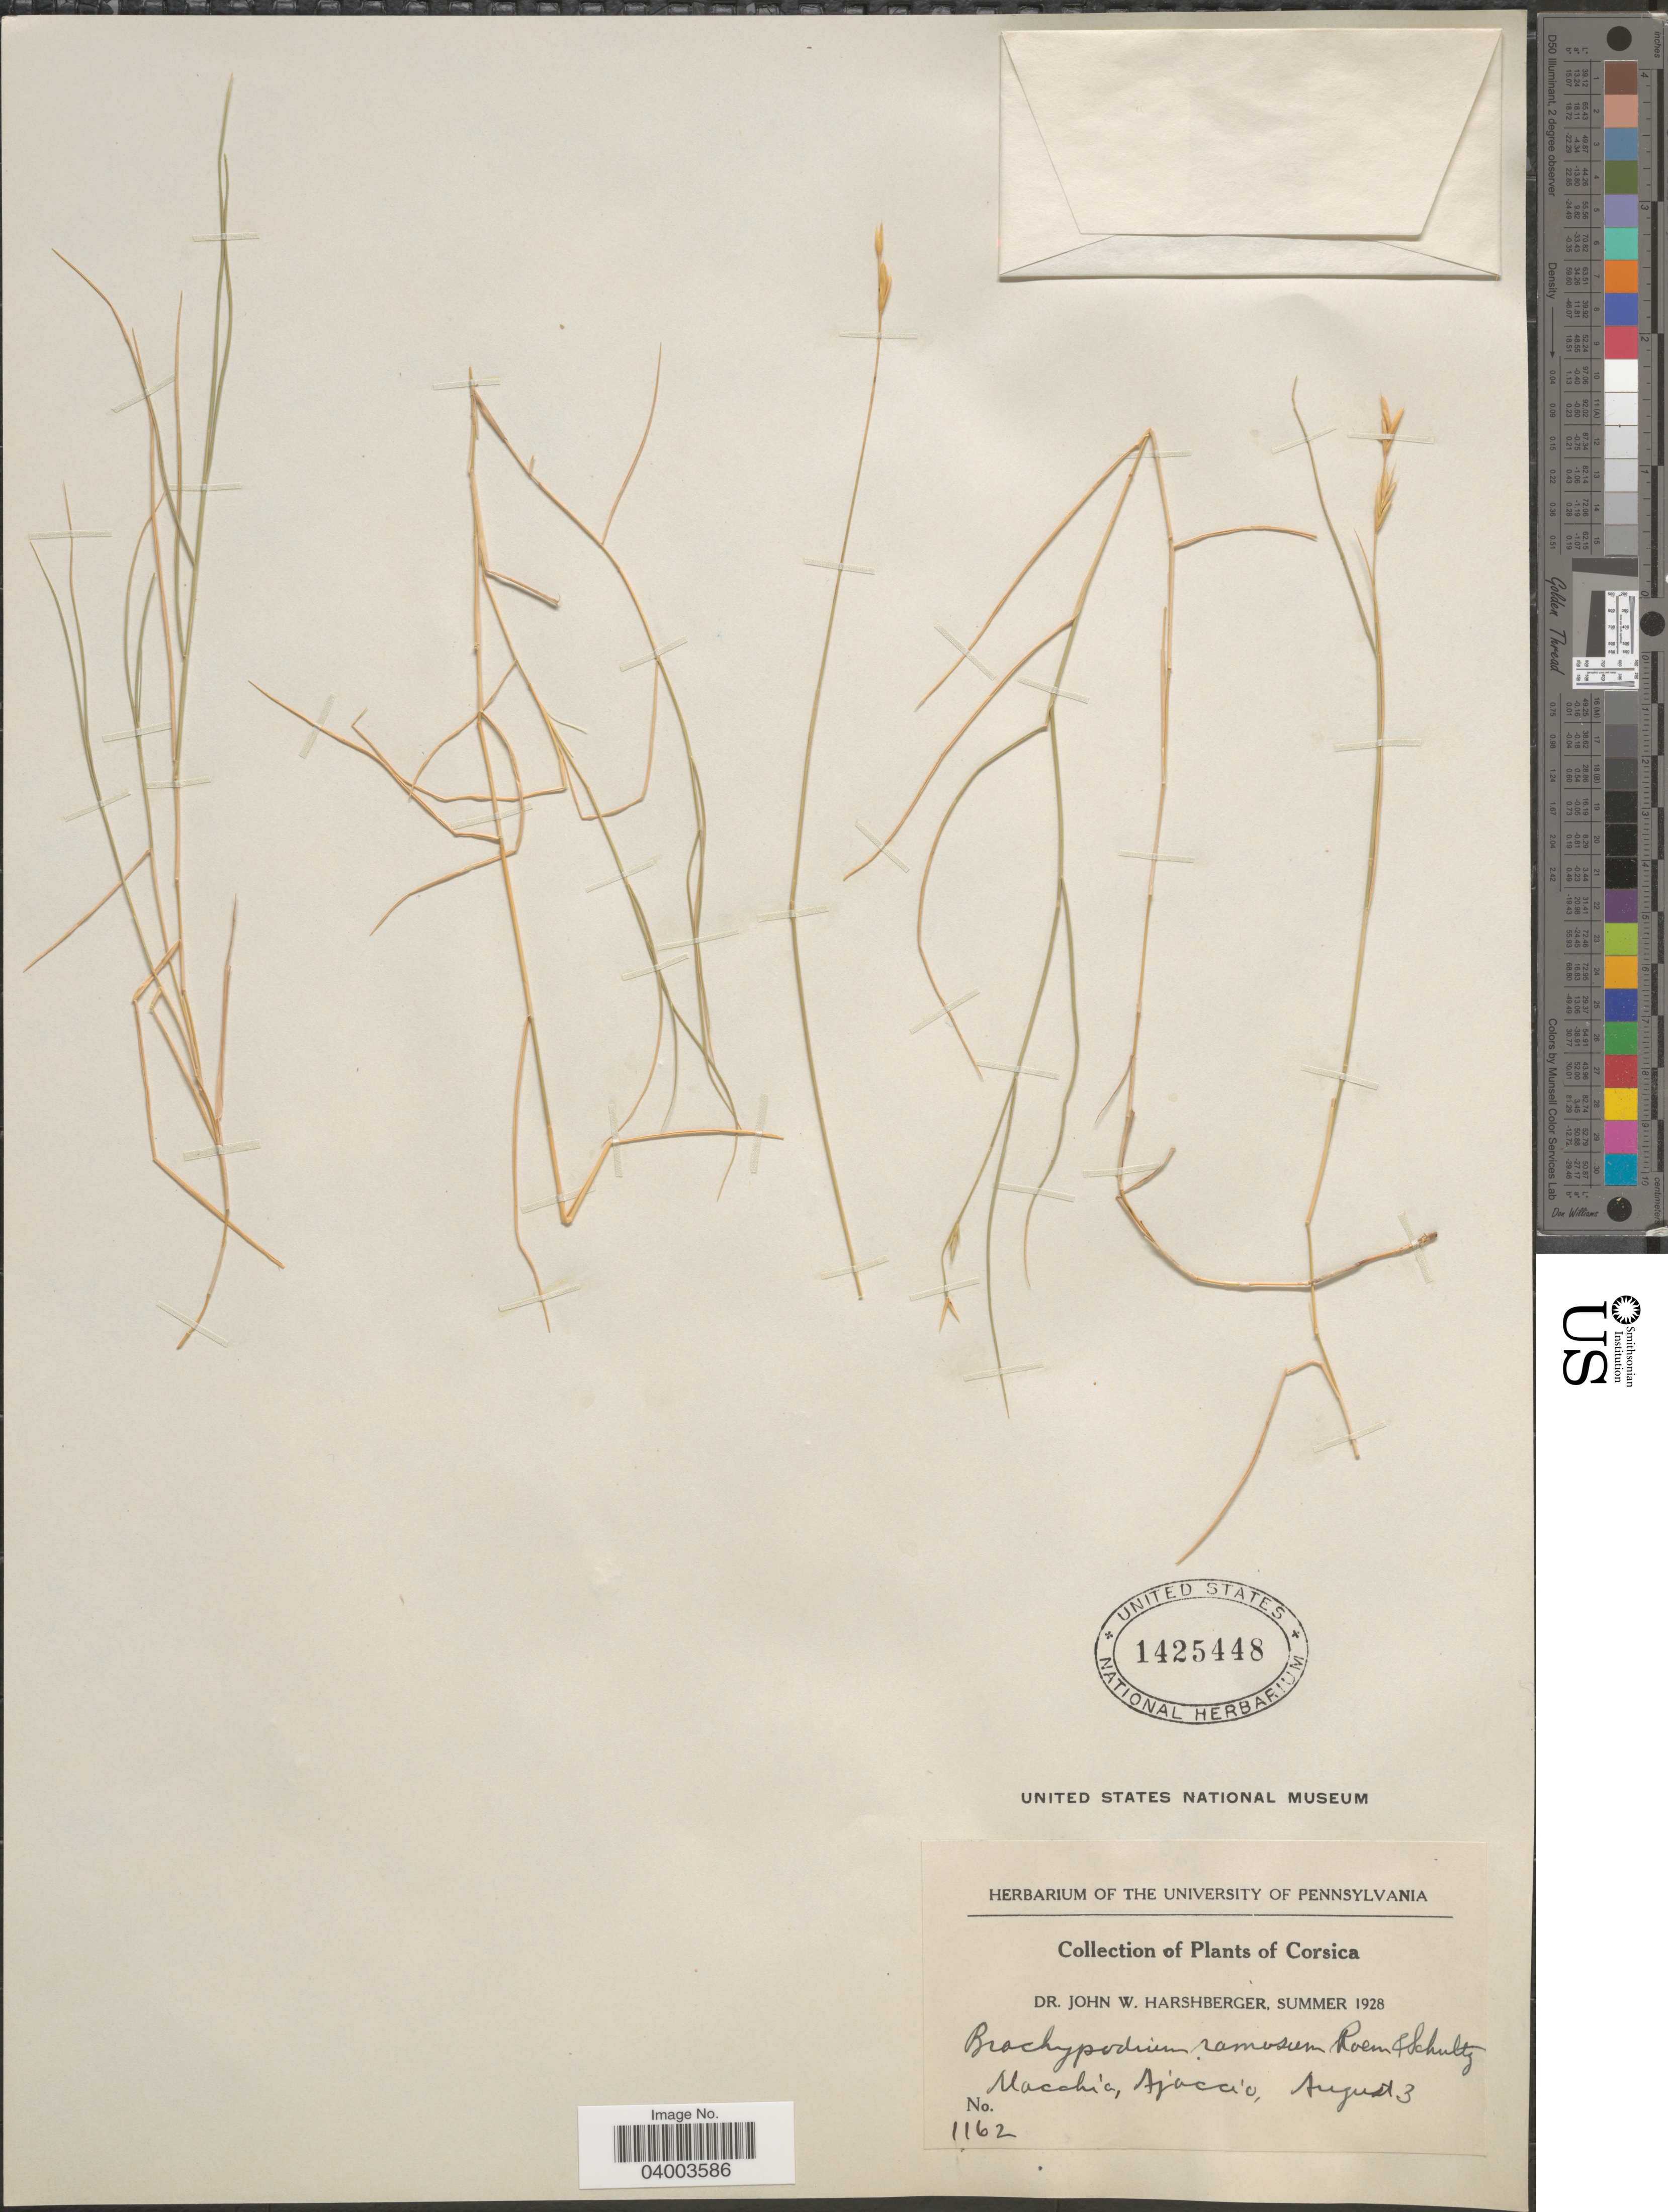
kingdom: Plantae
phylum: Tracheophyta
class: Liliopsida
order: Poales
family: Poaceae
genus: Brachypodium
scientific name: Brachypodium retusum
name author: (Pers.) P. Beauv.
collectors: J. W. Harshberger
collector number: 1162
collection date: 1928-08-03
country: France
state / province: Corsica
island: Corse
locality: Macchia, Ajaccio.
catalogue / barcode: US 1425448